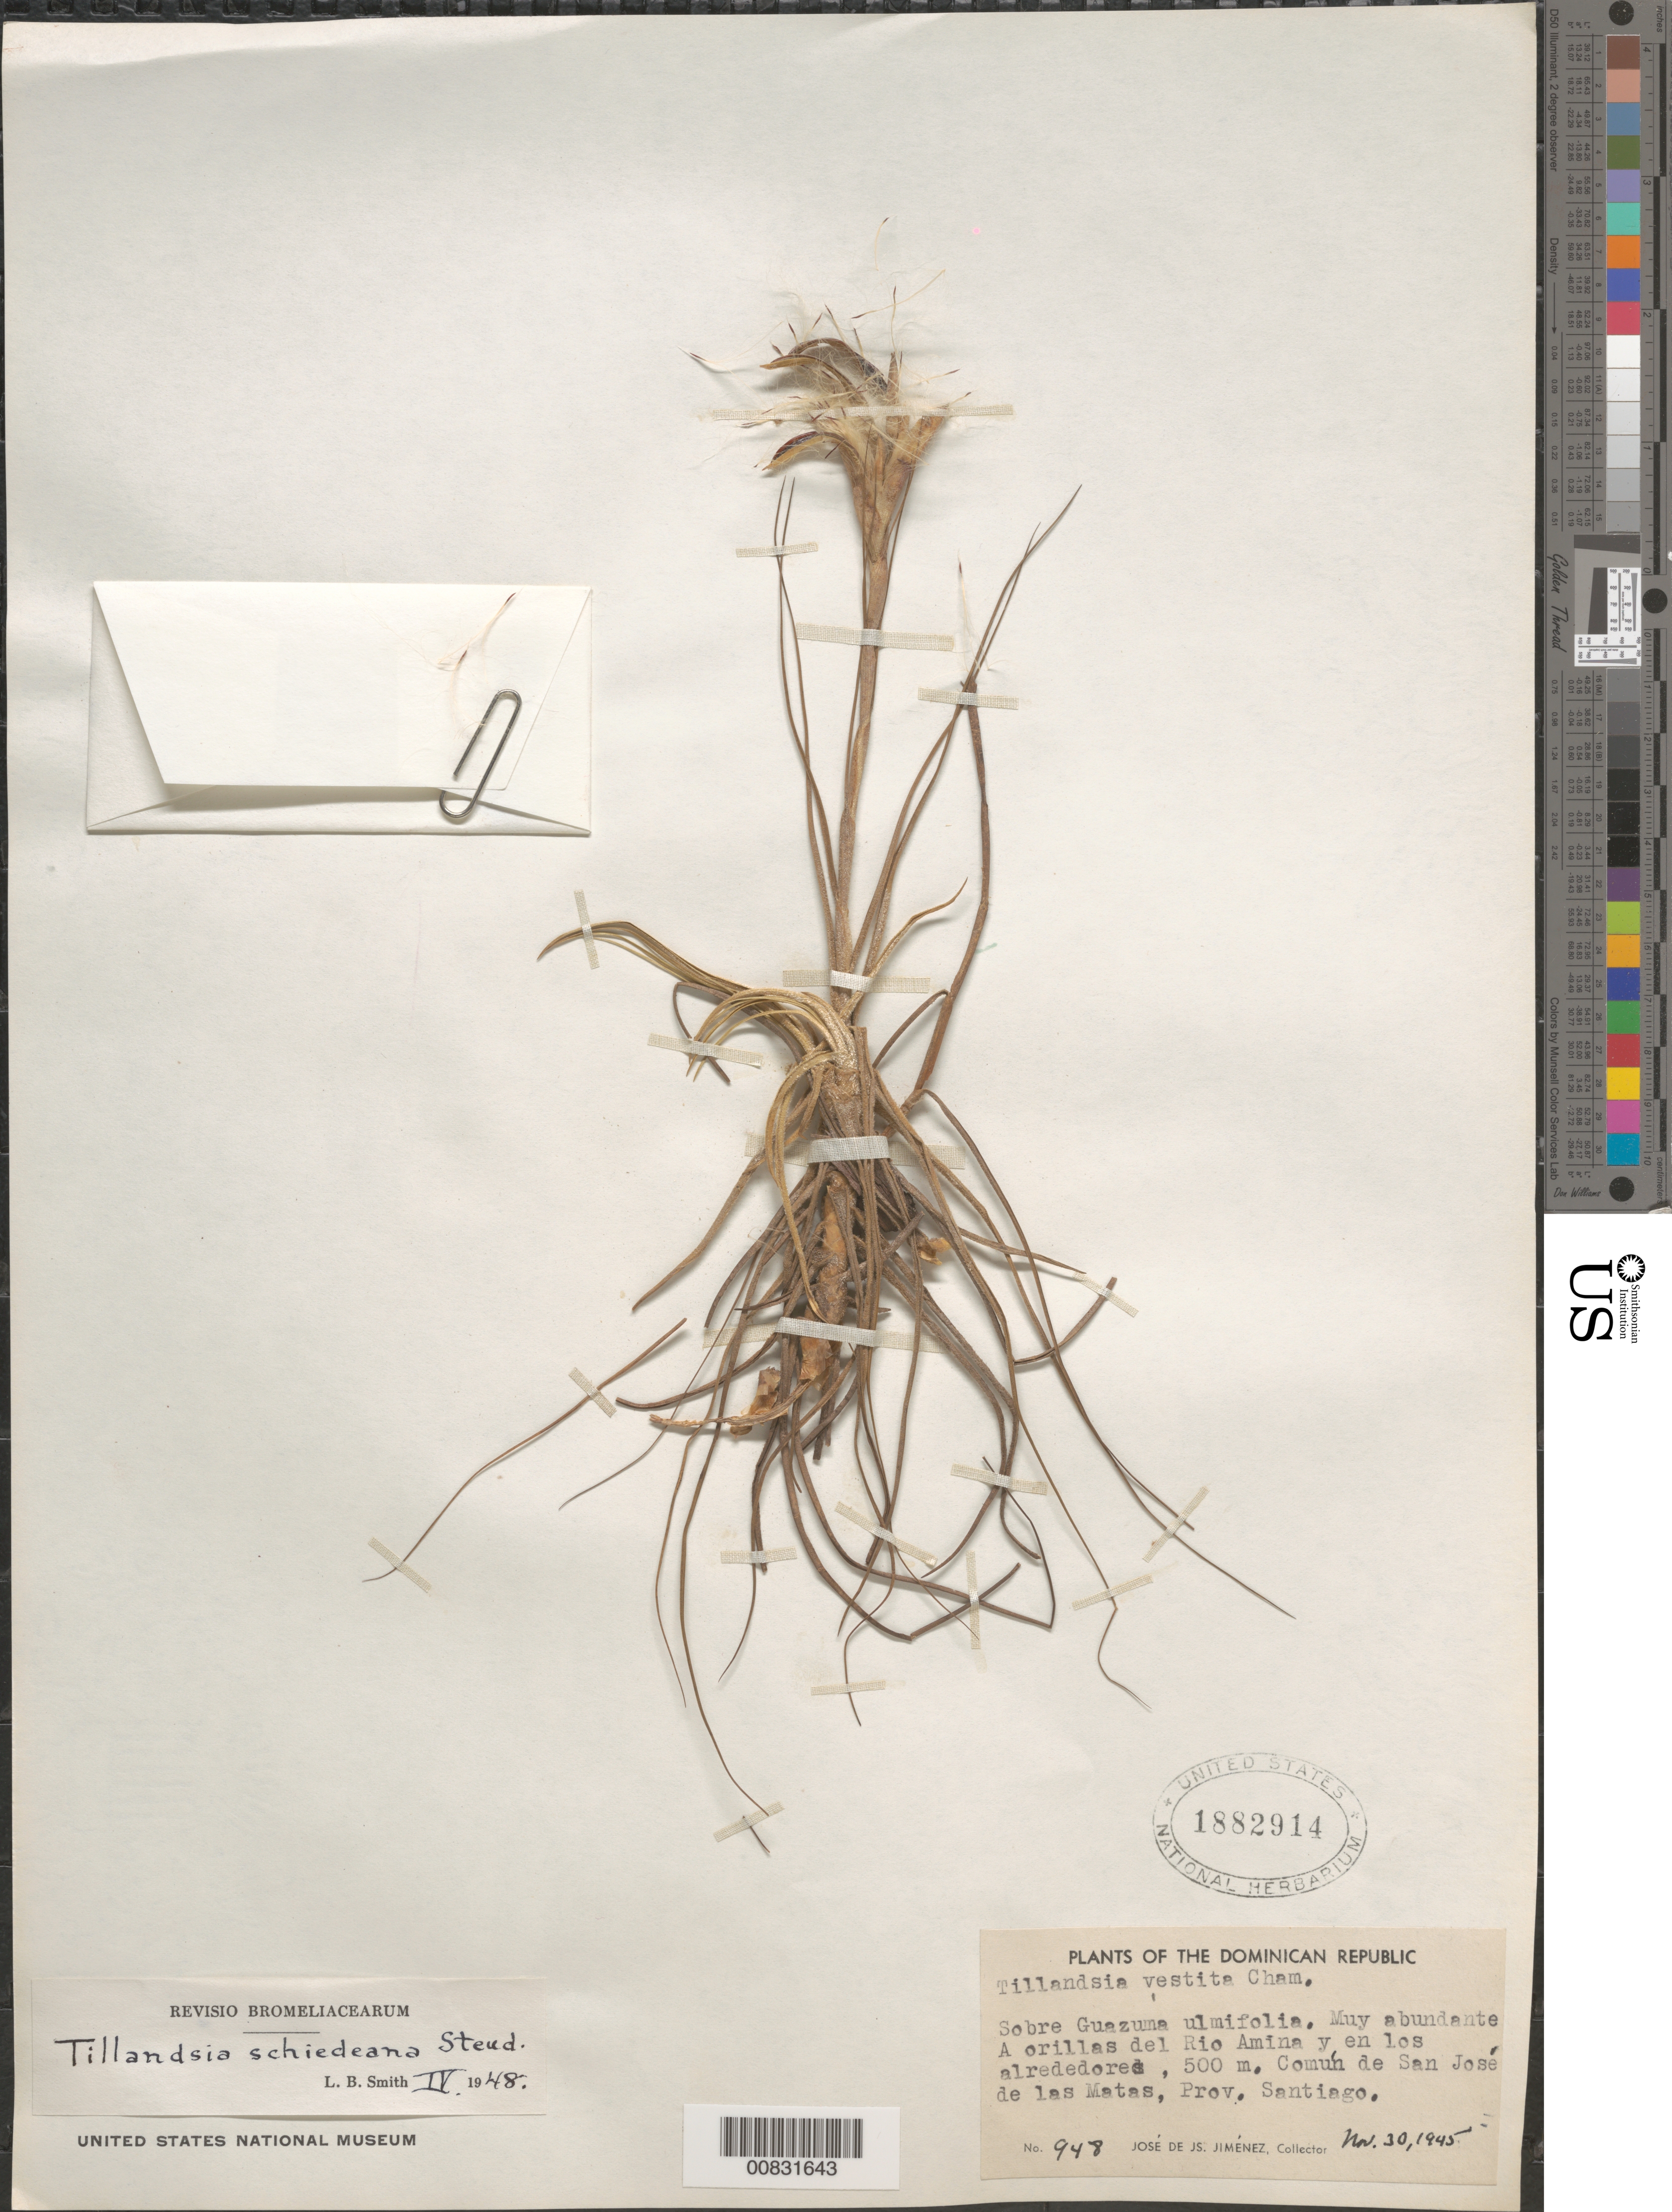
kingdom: Plantae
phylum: Tracheophyta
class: Liliopsida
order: Poales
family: Bromeliaceae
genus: Tillandsia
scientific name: Tillandsia schiedeana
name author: Steud.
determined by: Smith, Lyman B., (US), NMNH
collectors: J. J. Jiménez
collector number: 948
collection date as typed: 30 Nov 1945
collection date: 1945-11-30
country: Dominican Republic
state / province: Santiago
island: Hispaniola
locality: A orillas del Río Amina y en los alrededores. Común de San José de las Matas.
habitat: Sobre Guazuma ulmifolia. Muuy abundante a orillas del Río Amina y en los alrededores.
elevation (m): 500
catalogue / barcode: US 1882914